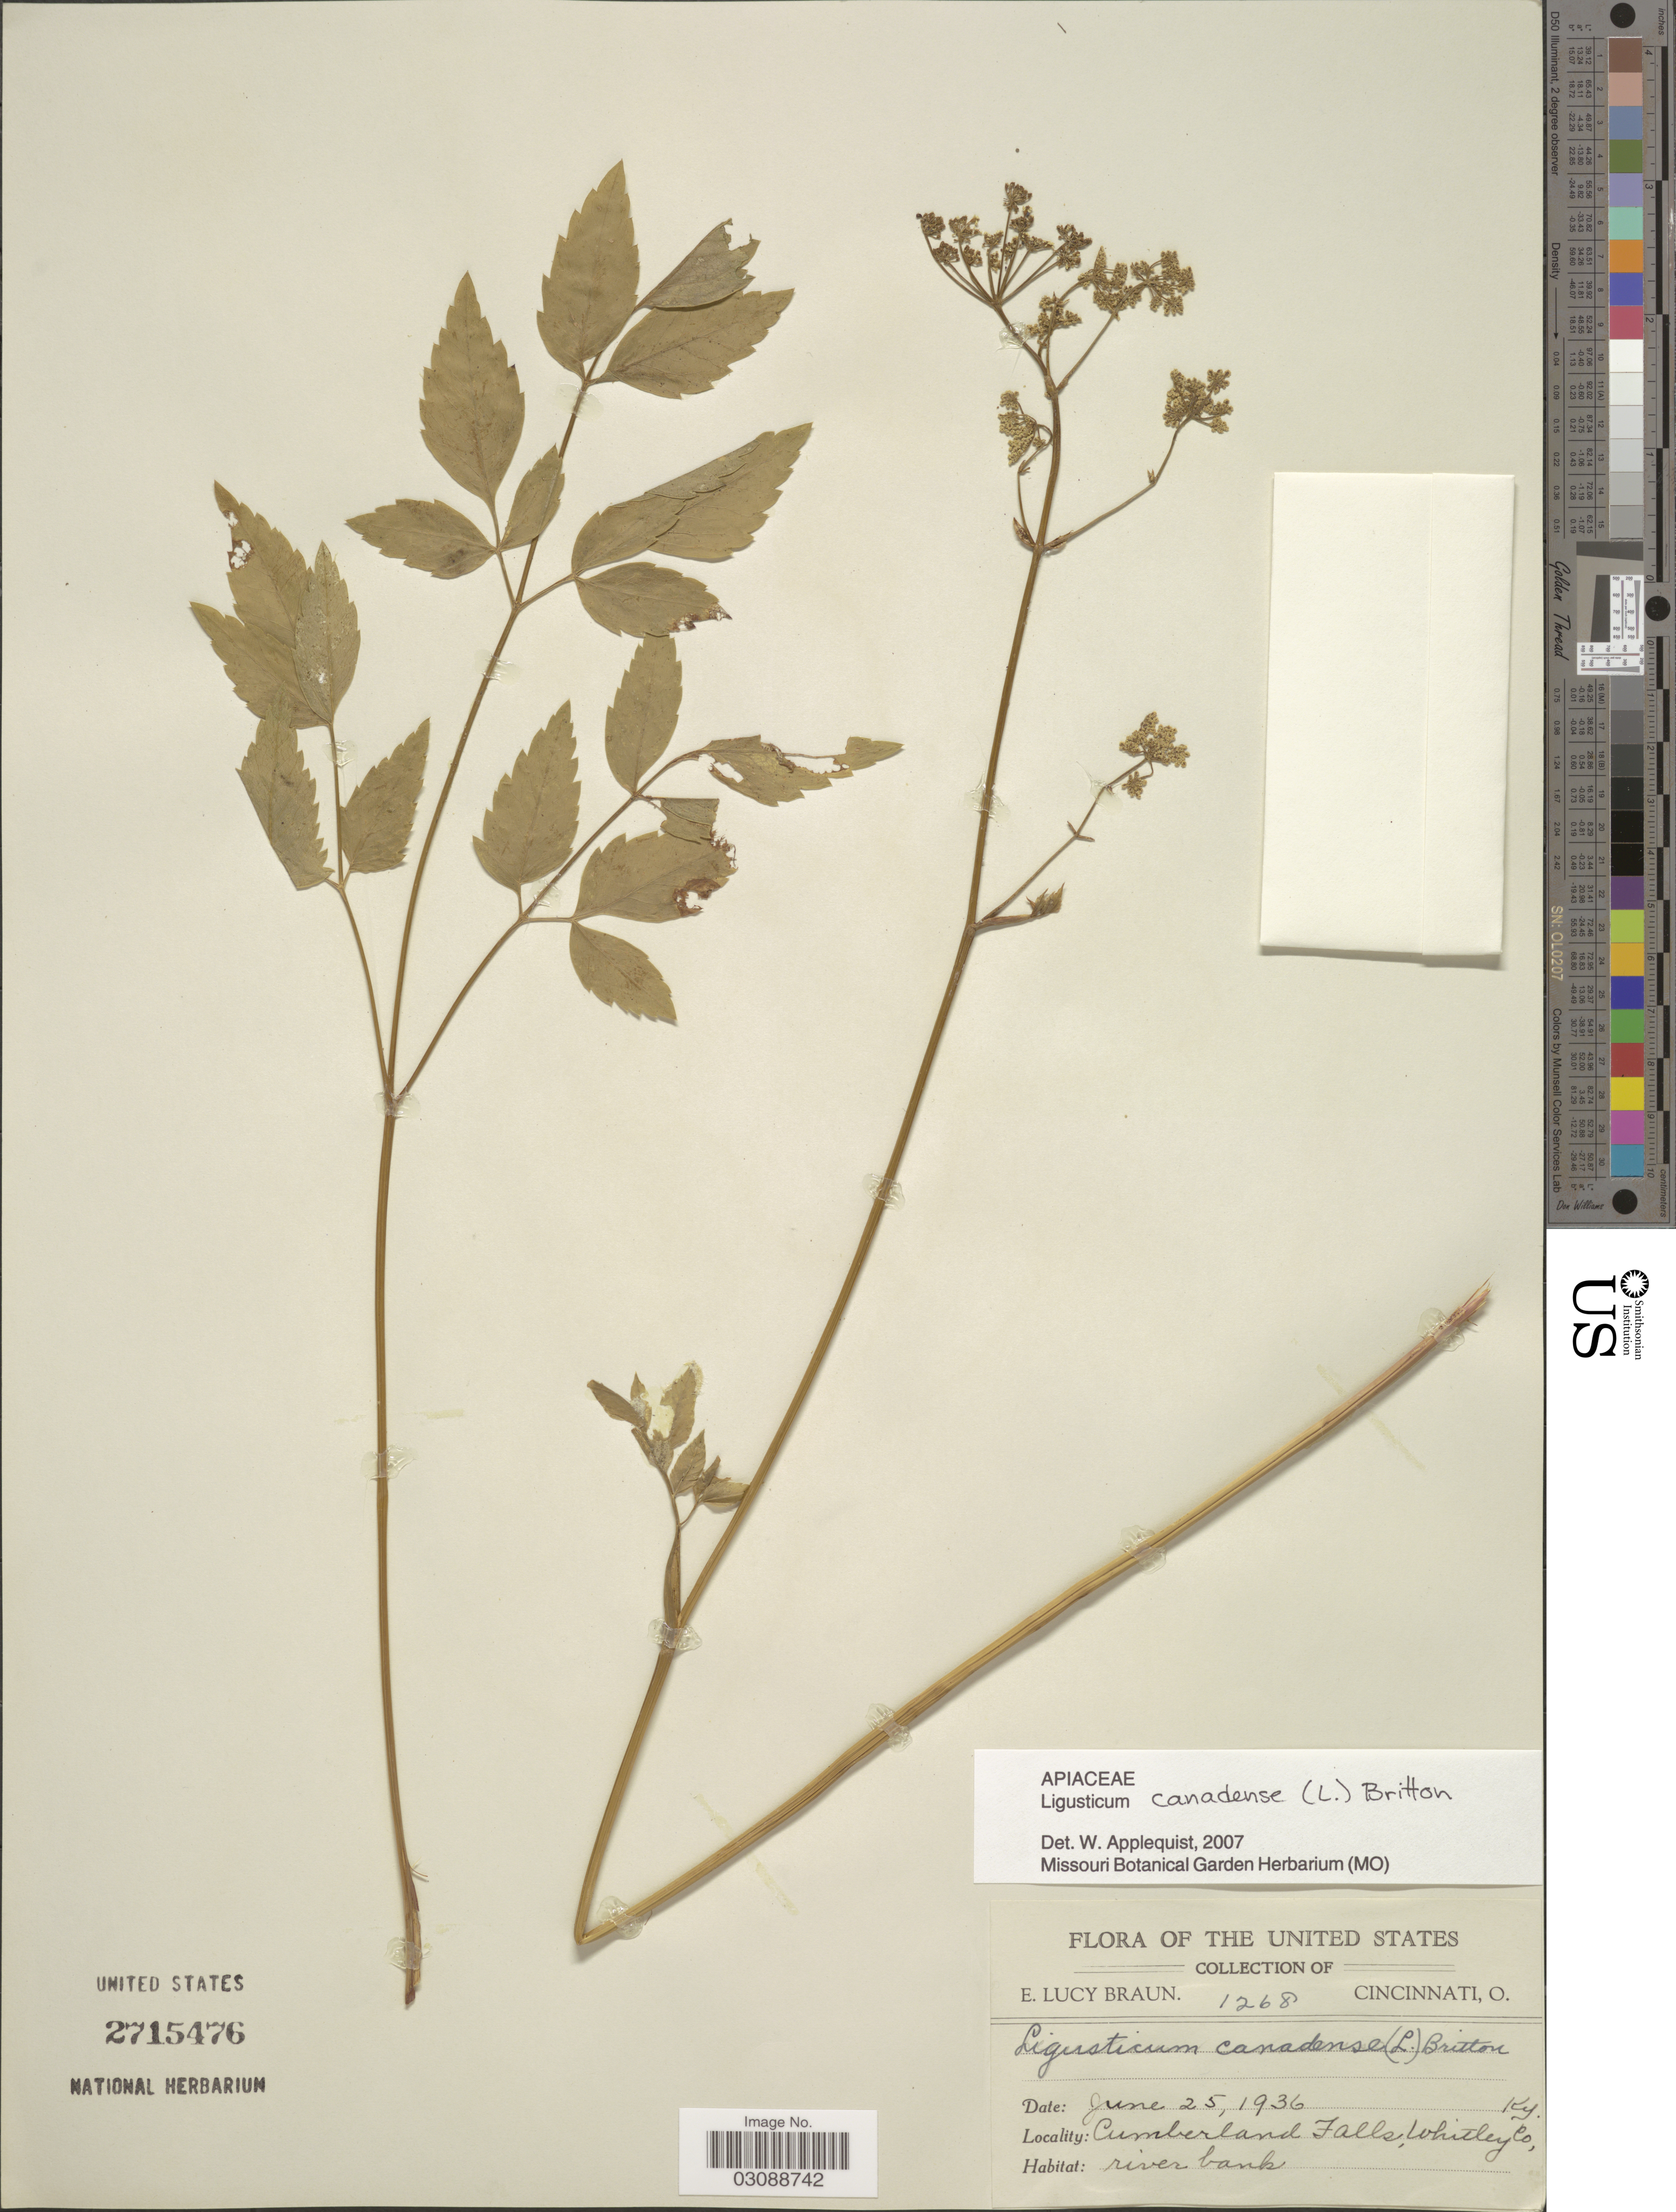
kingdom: Plantae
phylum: Tracheophyta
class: Magnoliopsida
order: Apiales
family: Apiaceae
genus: Ligusticum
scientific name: Ligusticum canadense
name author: (L.) Britton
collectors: E. L. Braun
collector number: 1268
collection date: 1936-06-25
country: United States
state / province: Kentucky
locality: Cumberland Falls, Whitley Co.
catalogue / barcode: US 2715476